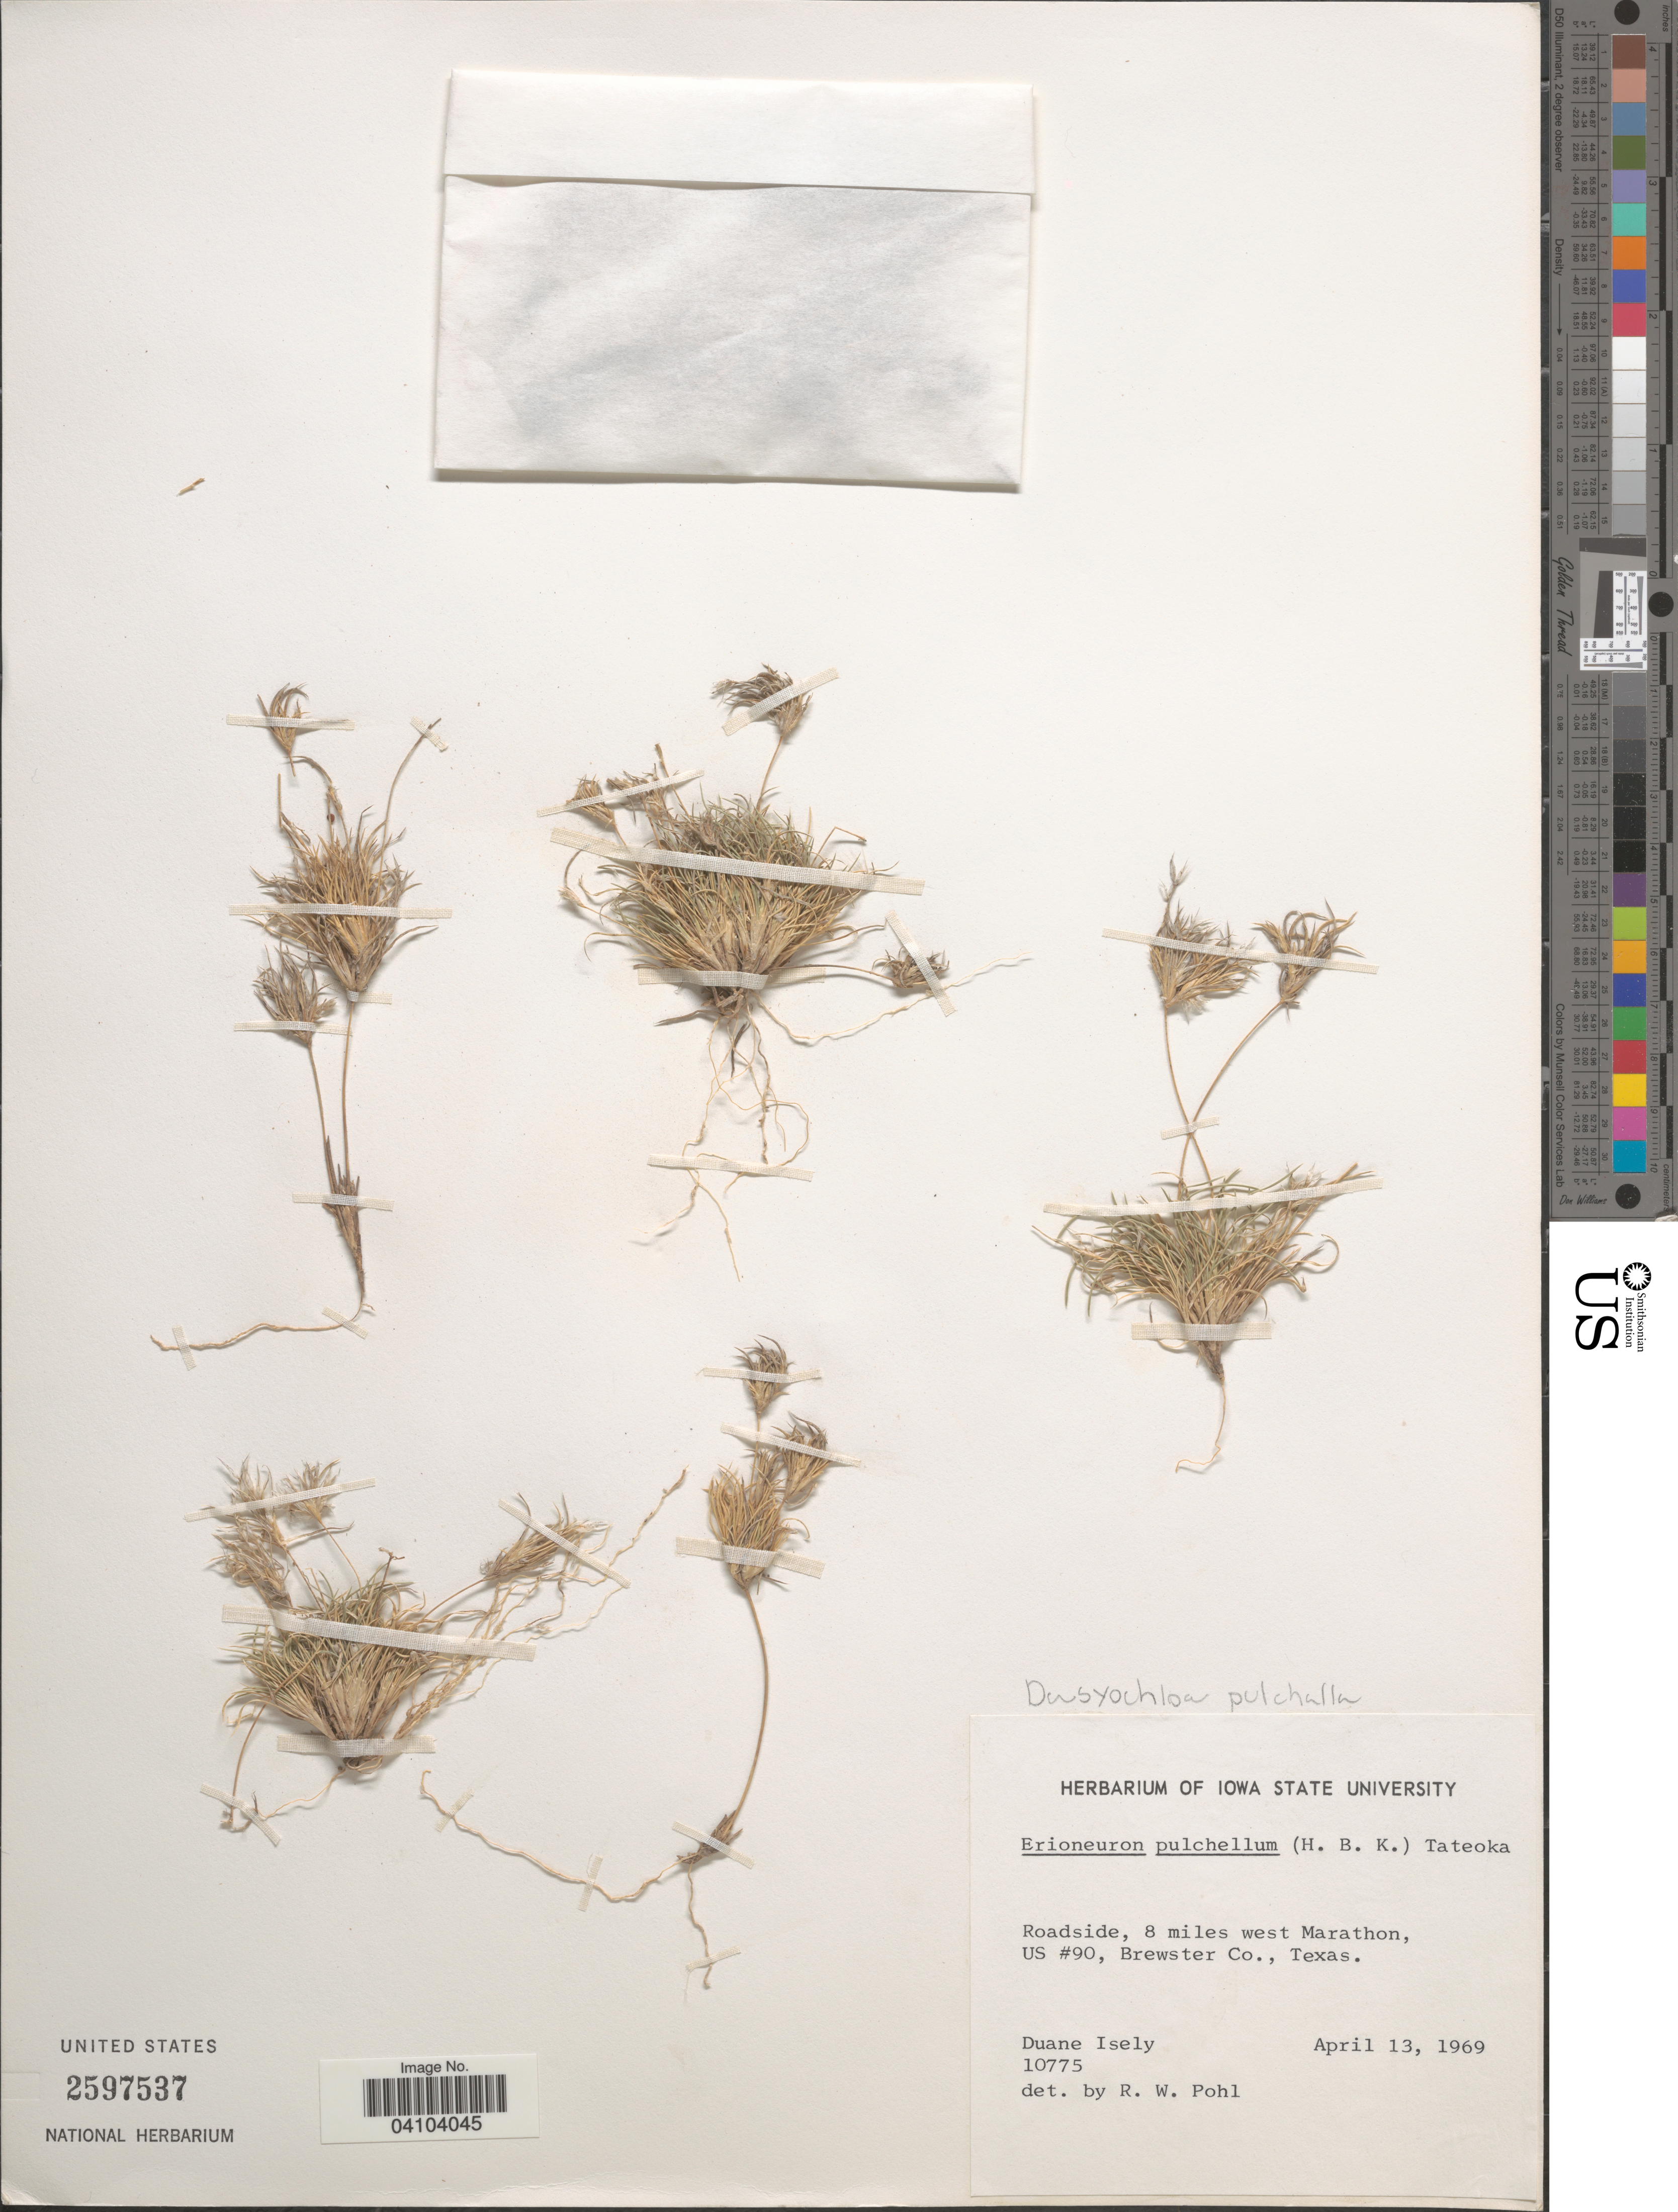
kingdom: Plantae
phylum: Tracheophyta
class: Liliopsida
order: Poales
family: Poaceae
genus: Dasyochloa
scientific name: Dasyochloa pulchella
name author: (Kunth) Willd. ex Rydb.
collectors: D. Isely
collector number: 10775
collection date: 1969-04-13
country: United States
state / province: Texas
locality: Roadside, 8 miles west Marathon, US #90, Brewster Co.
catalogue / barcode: US 2597537